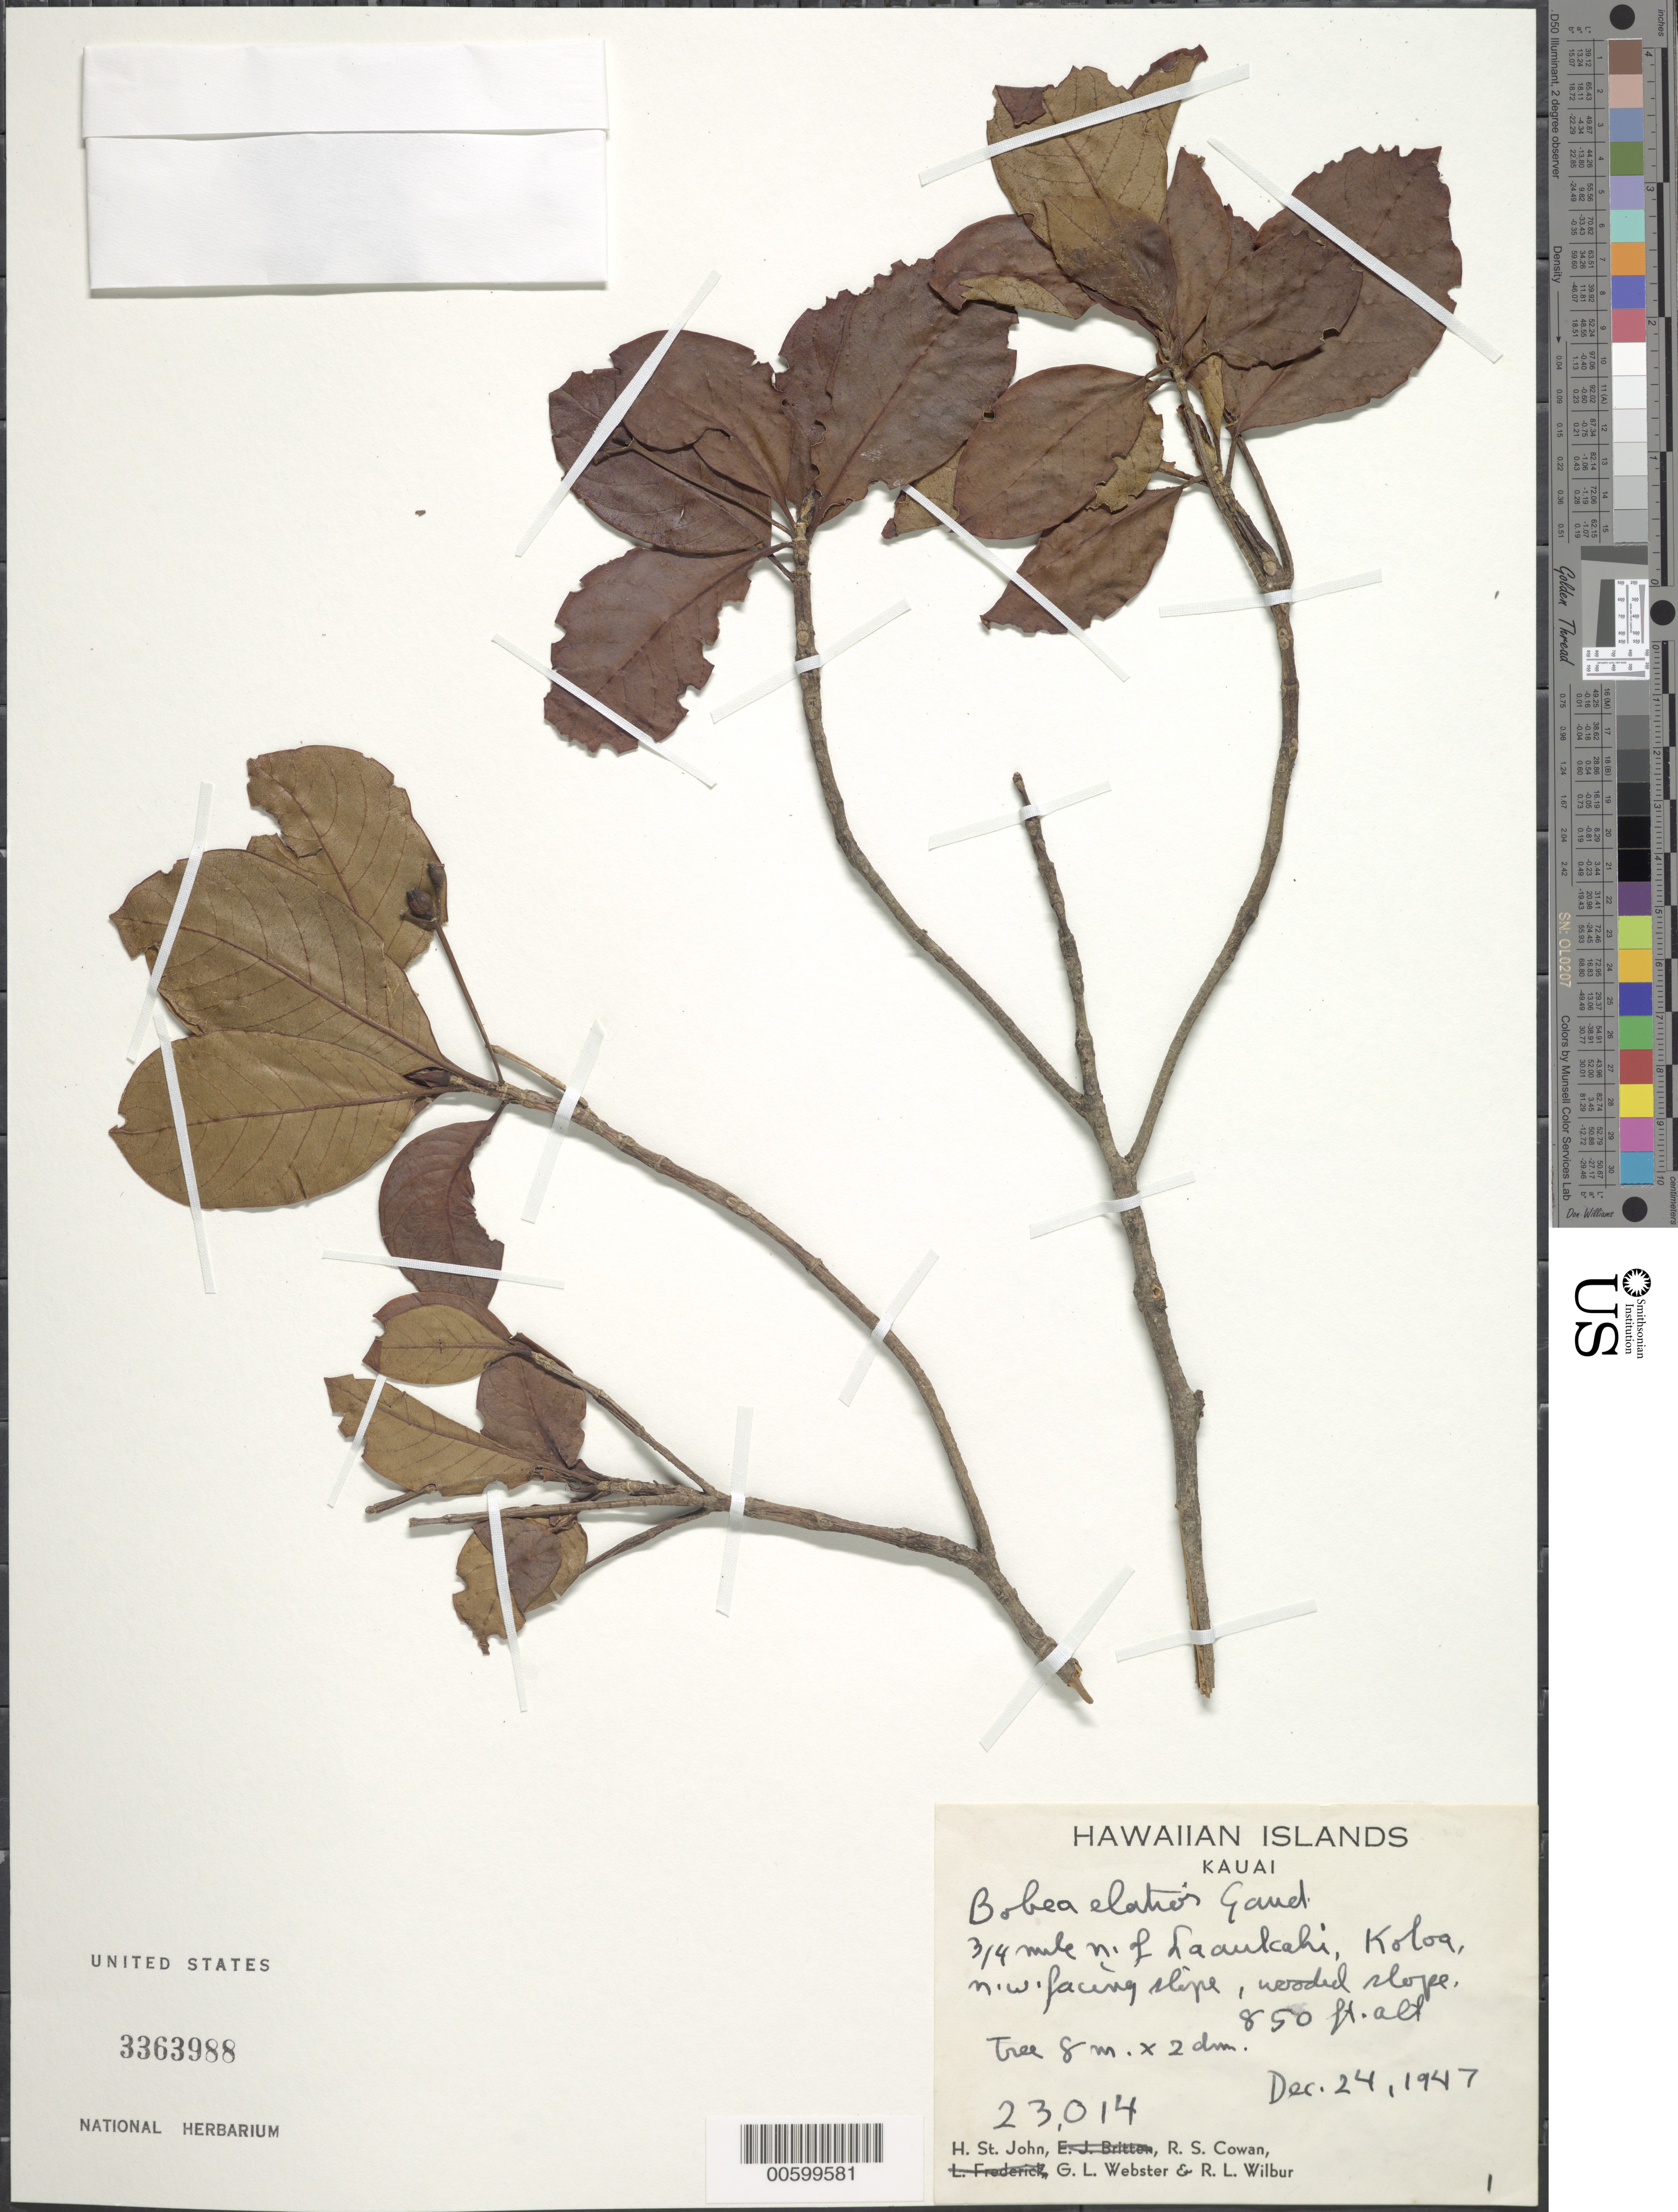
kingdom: Plantae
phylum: Tracheophyta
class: Magnoliopsida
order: Gentianales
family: Rubiaceae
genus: Bobea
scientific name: Bobea elatior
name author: Gaudich.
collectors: H. St. John, R. S. Cowan, G. L. Webster & R. L. Wilbur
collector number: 23014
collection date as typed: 24 Dec 1947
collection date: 1947-12-24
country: United States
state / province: Hawaii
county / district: Kauai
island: Kaua'i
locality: .75 mi N of Laaukahi, Koloa, NW facing slope.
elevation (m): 259.08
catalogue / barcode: US 3363988